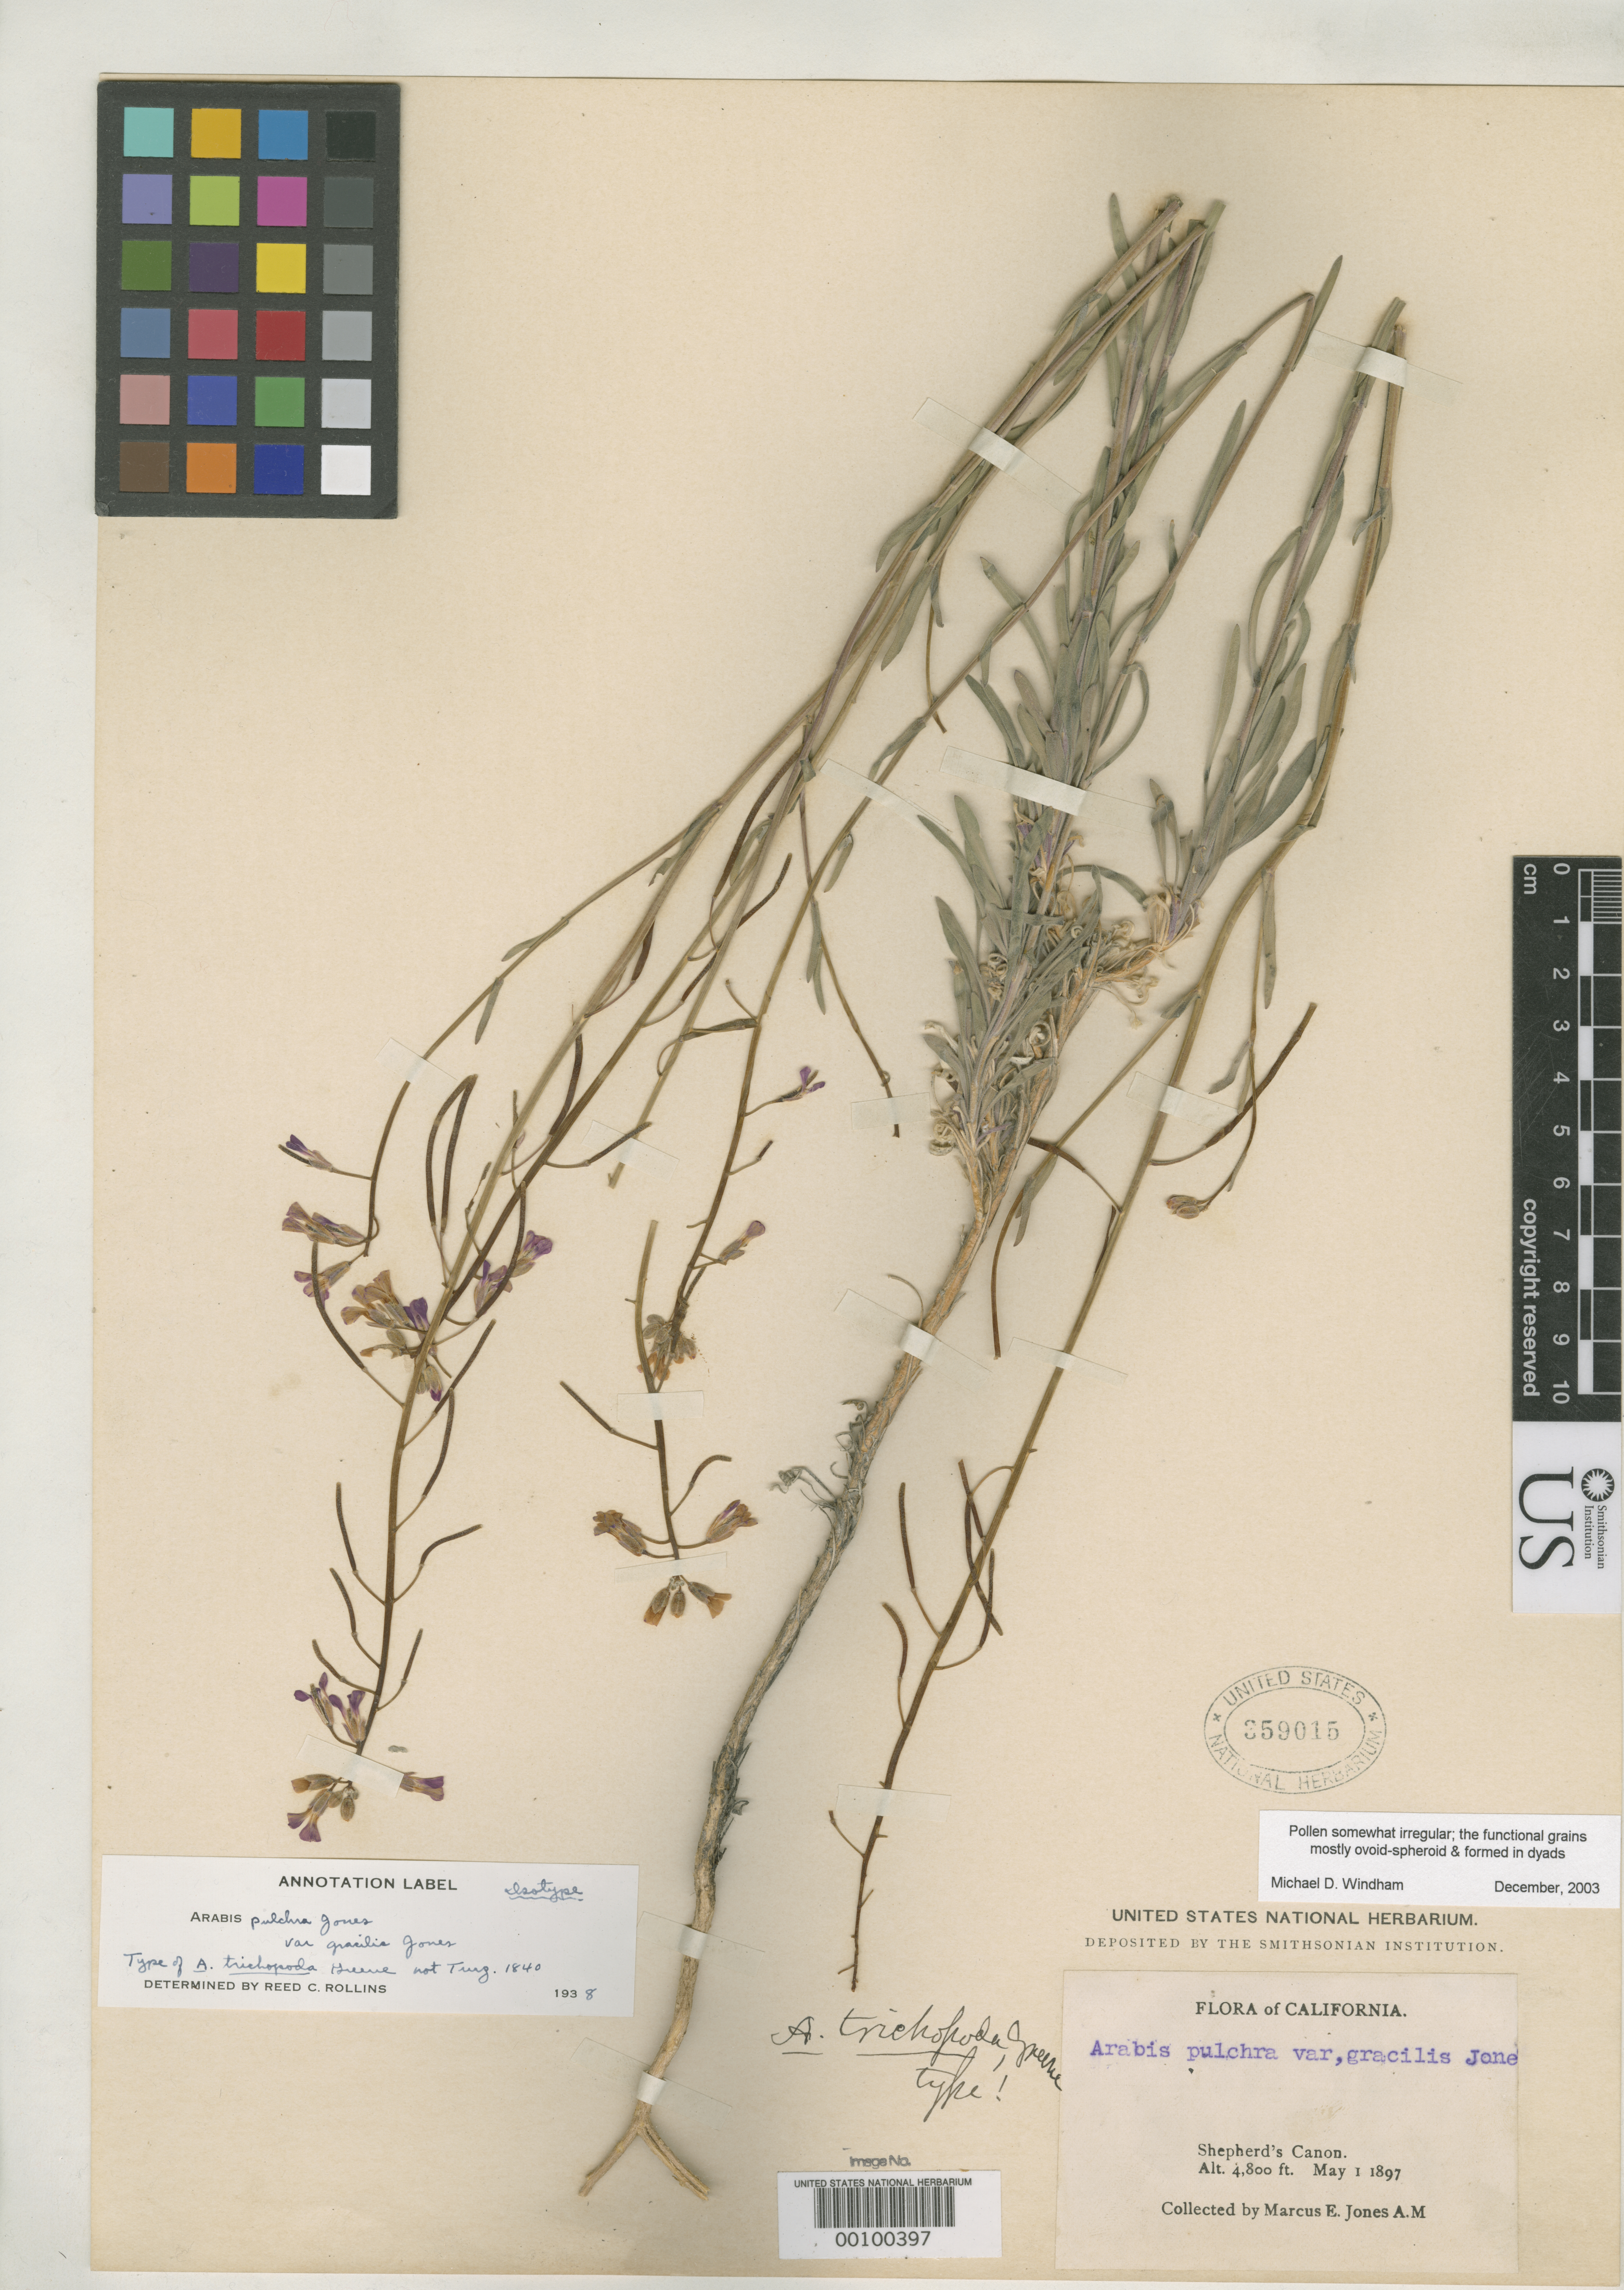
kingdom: Plantae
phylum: Tracheophyta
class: Magnoliopsida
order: Brassicales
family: Brassicaceae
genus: Arabis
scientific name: Arabis pulchra var. gracilis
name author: M.E. Jones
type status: Isotype; Lectotype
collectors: M. E. Jones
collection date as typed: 01 May 1897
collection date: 1897-05-01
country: United States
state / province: California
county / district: Inyo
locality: Shepherd's Canon.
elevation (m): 1463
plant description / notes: Also a type of Arabis trichopoda Greene, nom. illeg.; Later homonym of Arabis trichopoda Turcz. (1840). Annotated as "Type!" (by Greene?) but protologue cites specimens collected "1894 to 1897" and name is not clearly a nom. nov.; Also a type of Arabis pulchra var. gracilis M.E. Jones.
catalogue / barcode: US 359015